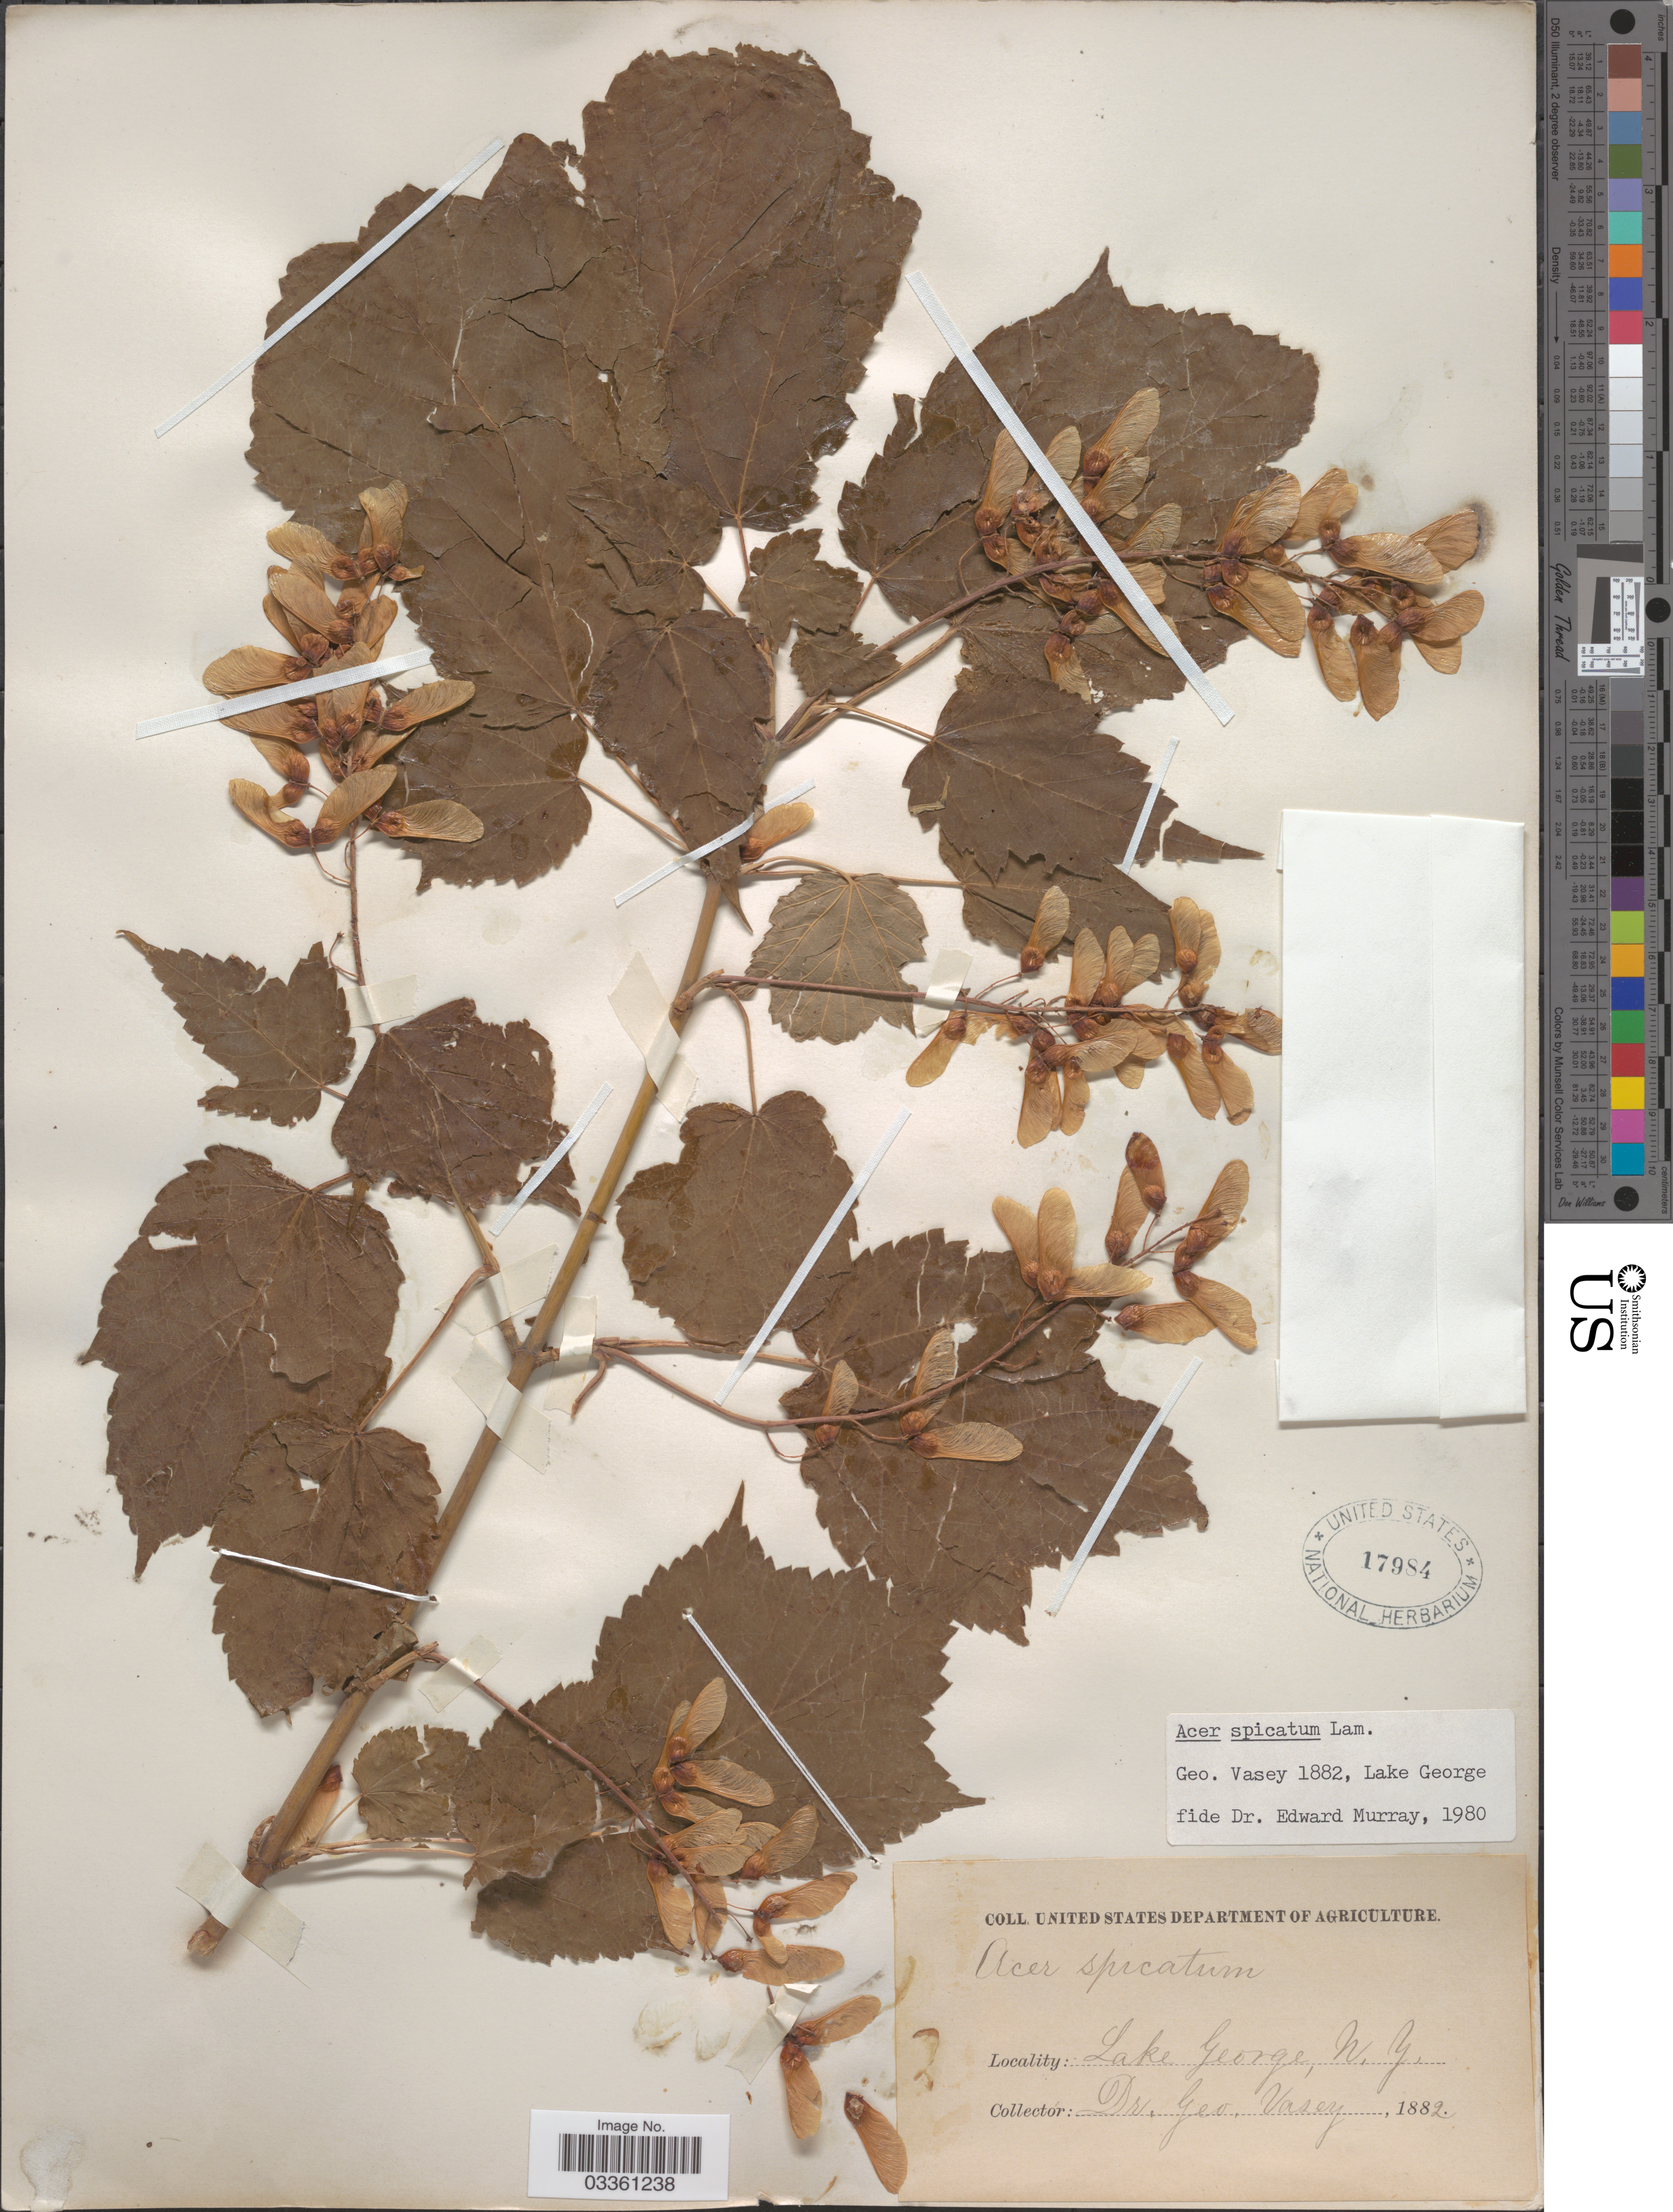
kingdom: Plantae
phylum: Tracheophyta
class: Magnoliopsida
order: Sapindales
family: Sapindaceae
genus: Acer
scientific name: Acer spicatum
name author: Lam.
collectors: G. Vasey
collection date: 1882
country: United States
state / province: New York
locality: Lake George.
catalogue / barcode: US 17984